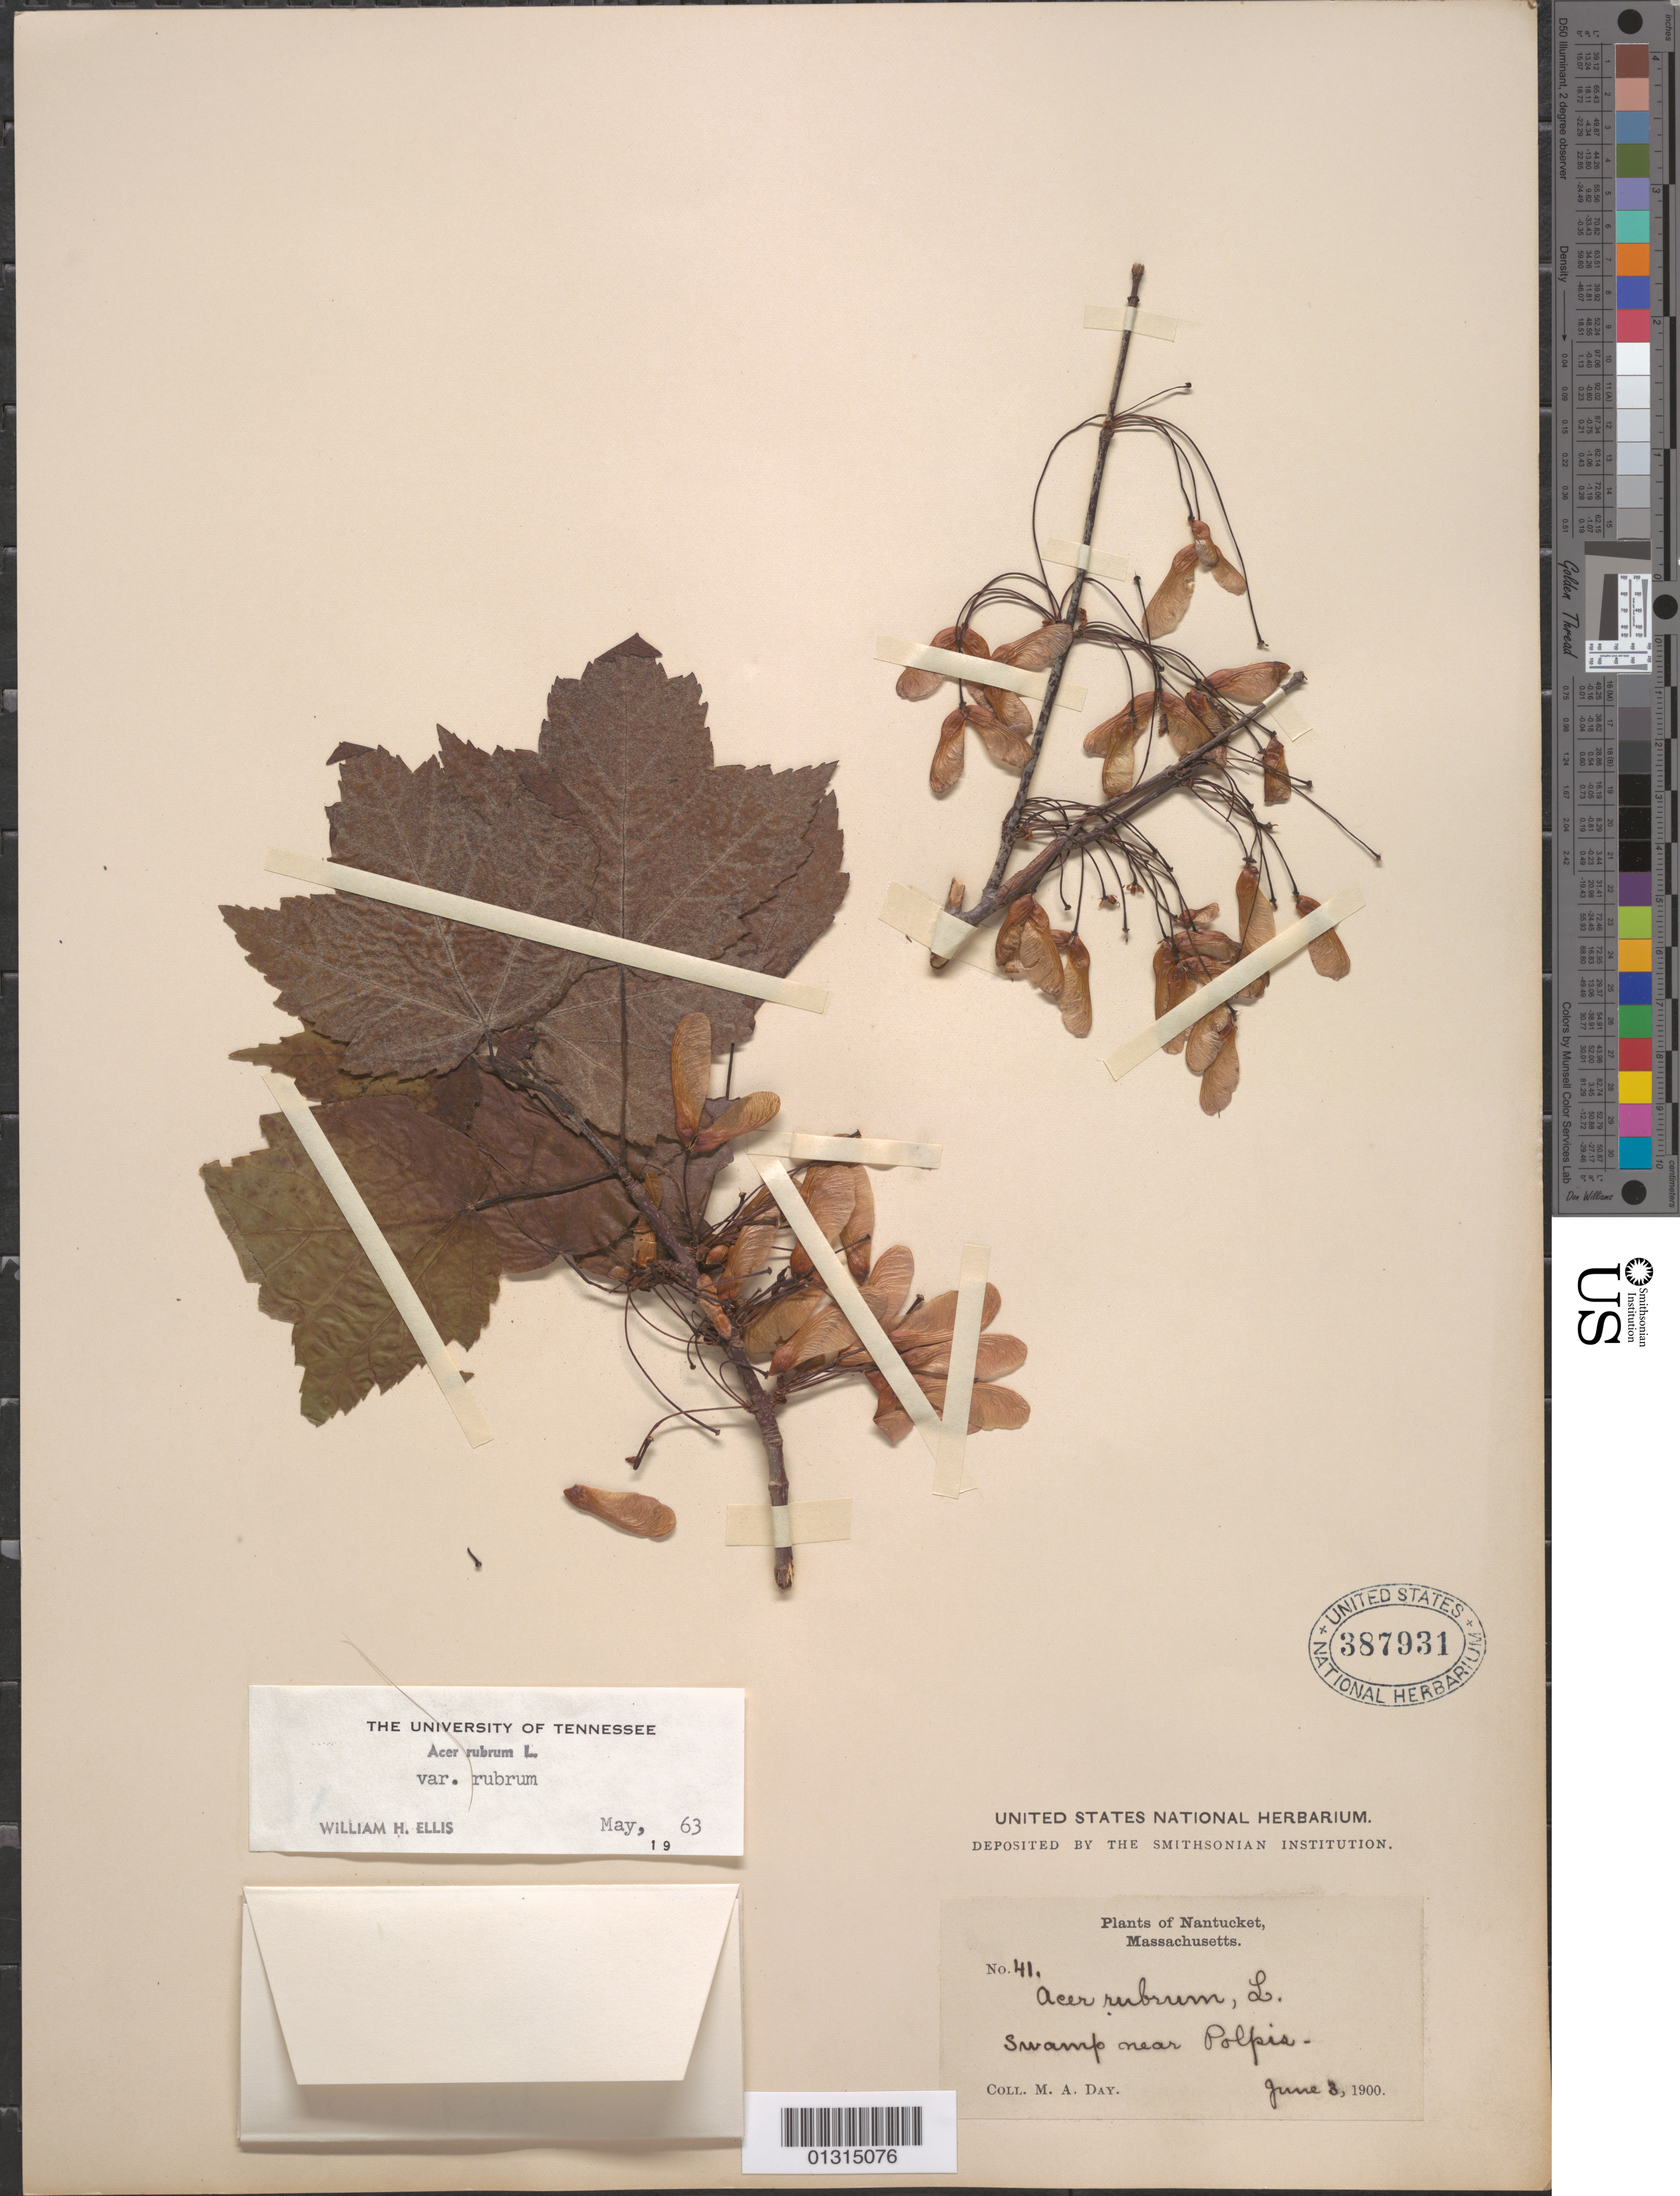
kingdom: Plantae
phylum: Tracheophyta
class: Magnoliopsida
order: Sapindales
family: Sapindaceae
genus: Acer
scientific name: Acer rubrum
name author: L.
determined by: Ellis, W. H.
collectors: M. Day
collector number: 41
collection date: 1900-06-03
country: United States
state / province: Massachusetts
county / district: Nantucket County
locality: Polpis, near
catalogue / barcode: US 387931